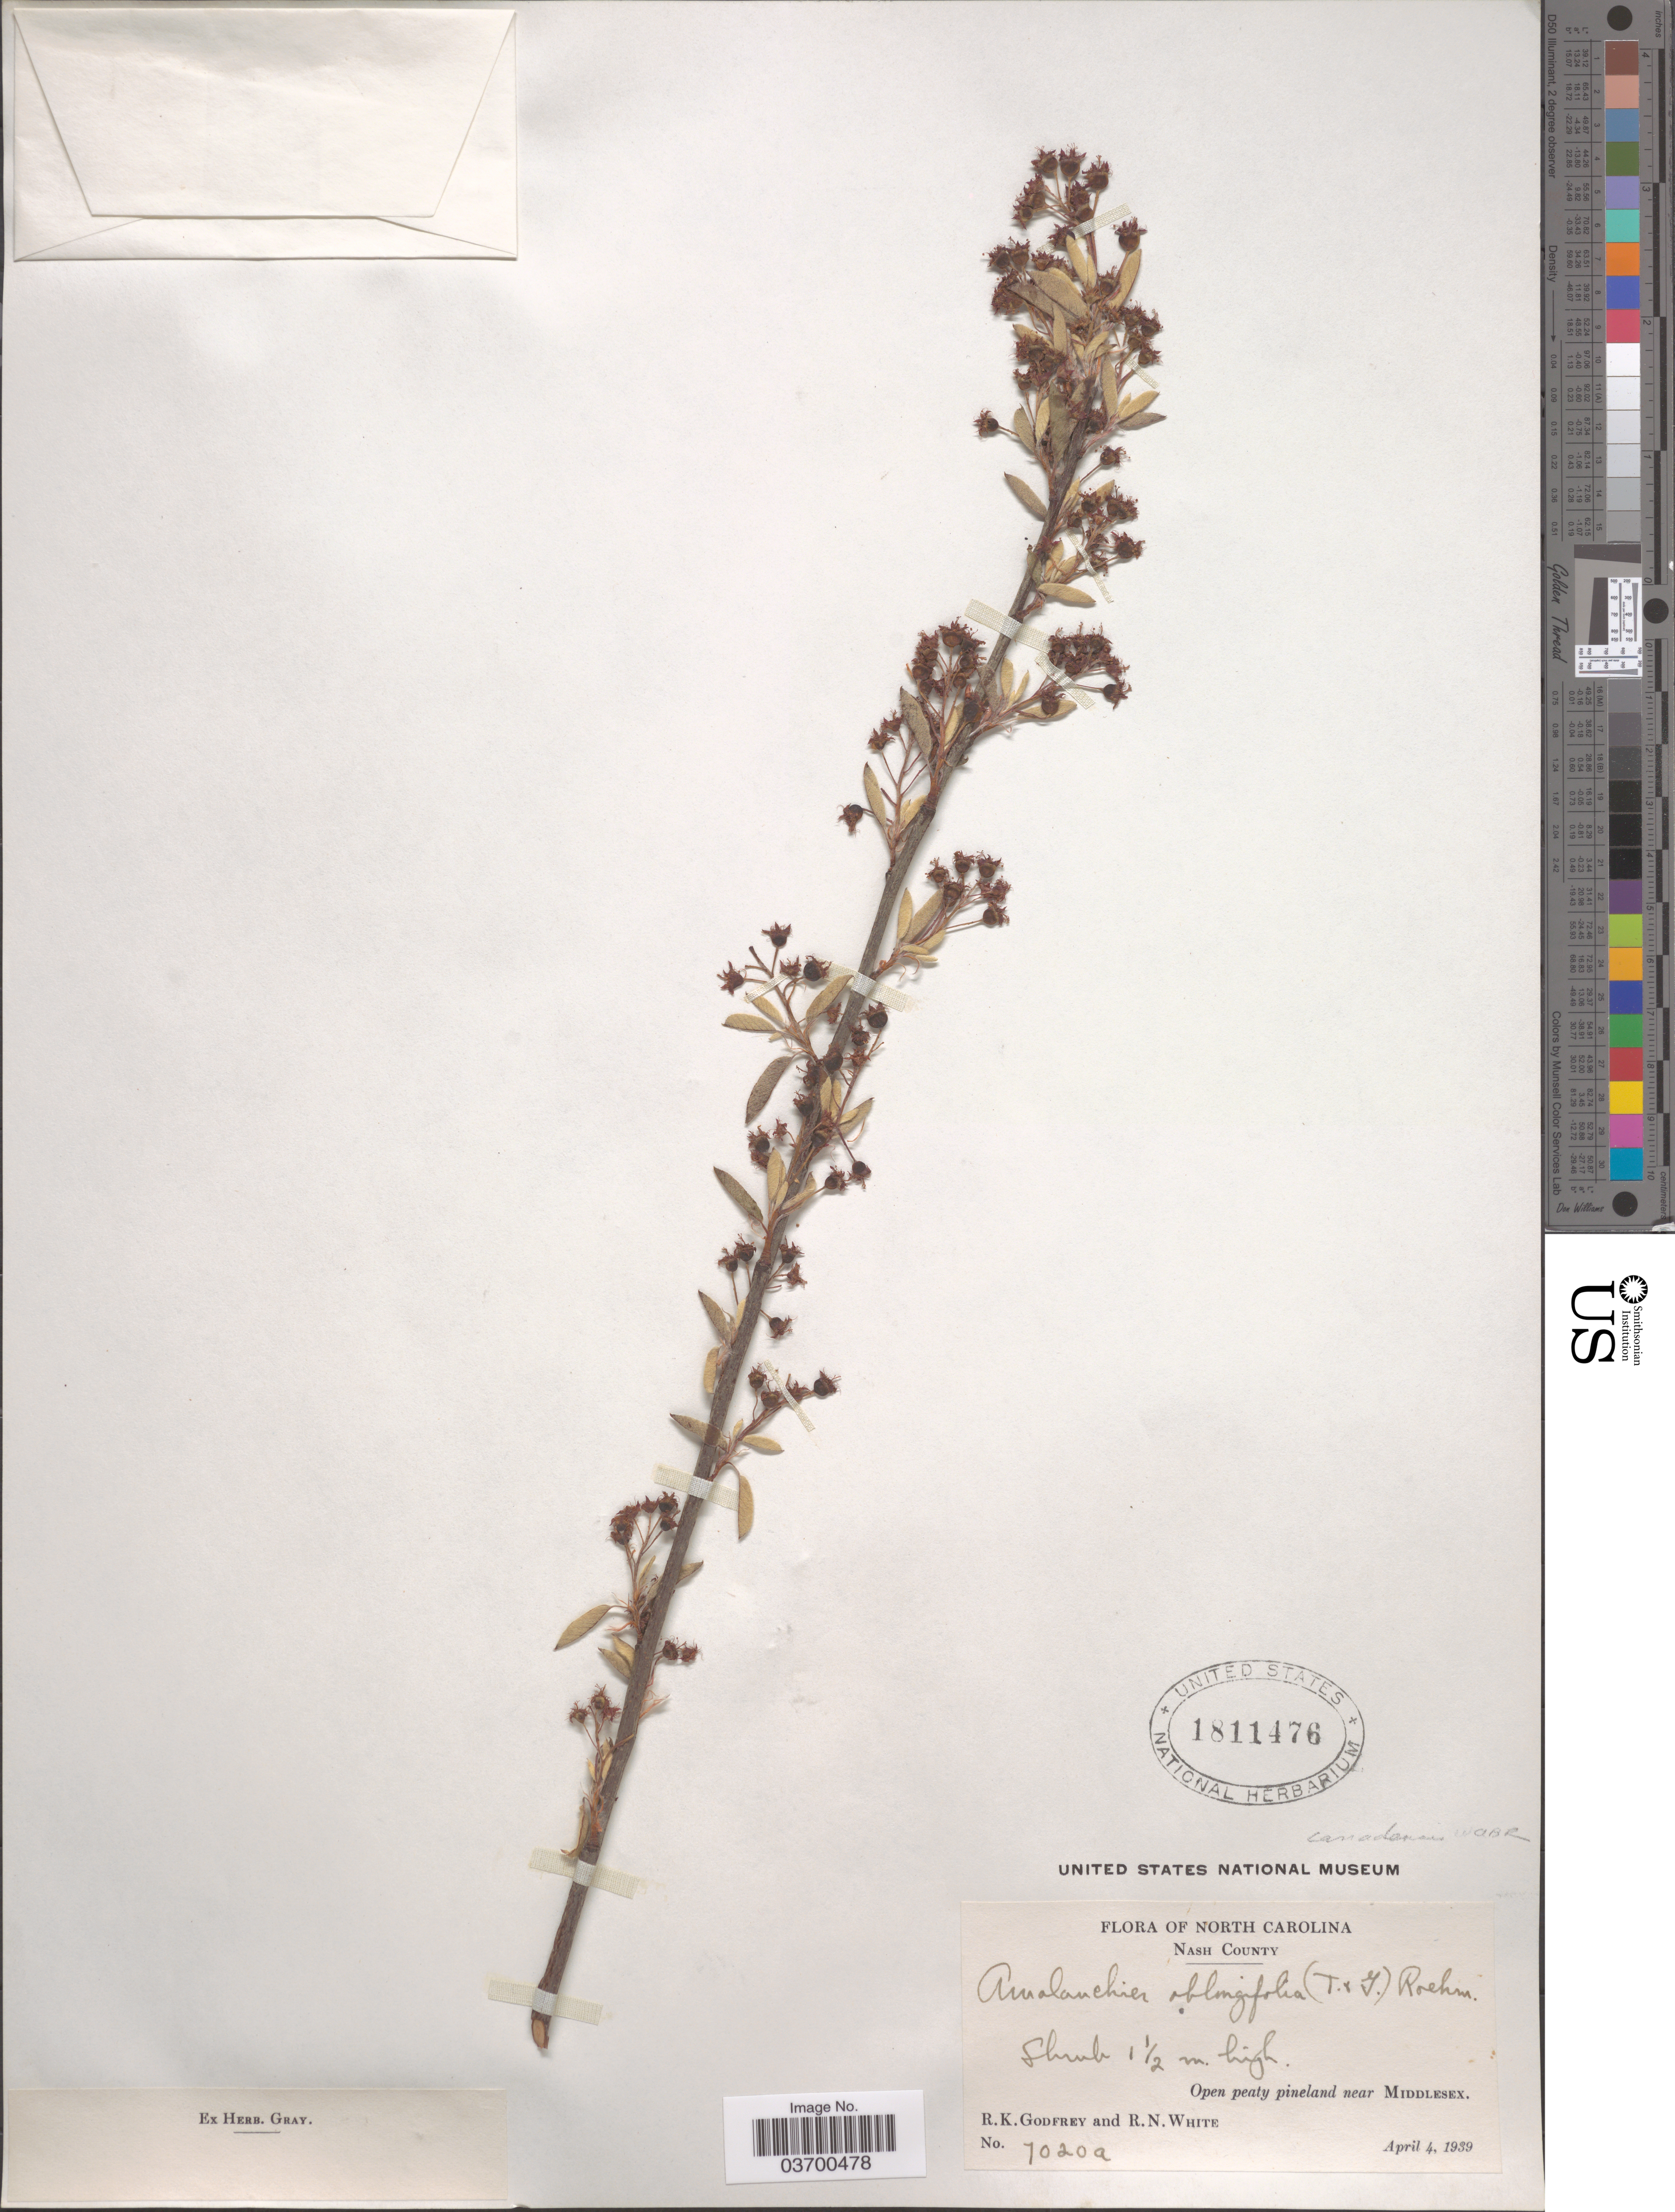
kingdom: Plantae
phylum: Tracheophyta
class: Magnoliopsida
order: Rosales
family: Rosaceae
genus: Amelanchier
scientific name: Amelanchier canadensis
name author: (L.) Medic.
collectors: R. K. Godfrey & R. N. White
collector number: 7020a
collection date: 1939-04-04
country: United States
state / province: North Carolina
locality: Nash County. Open peaty pineland near Middlesex.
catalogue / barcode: US 1811476